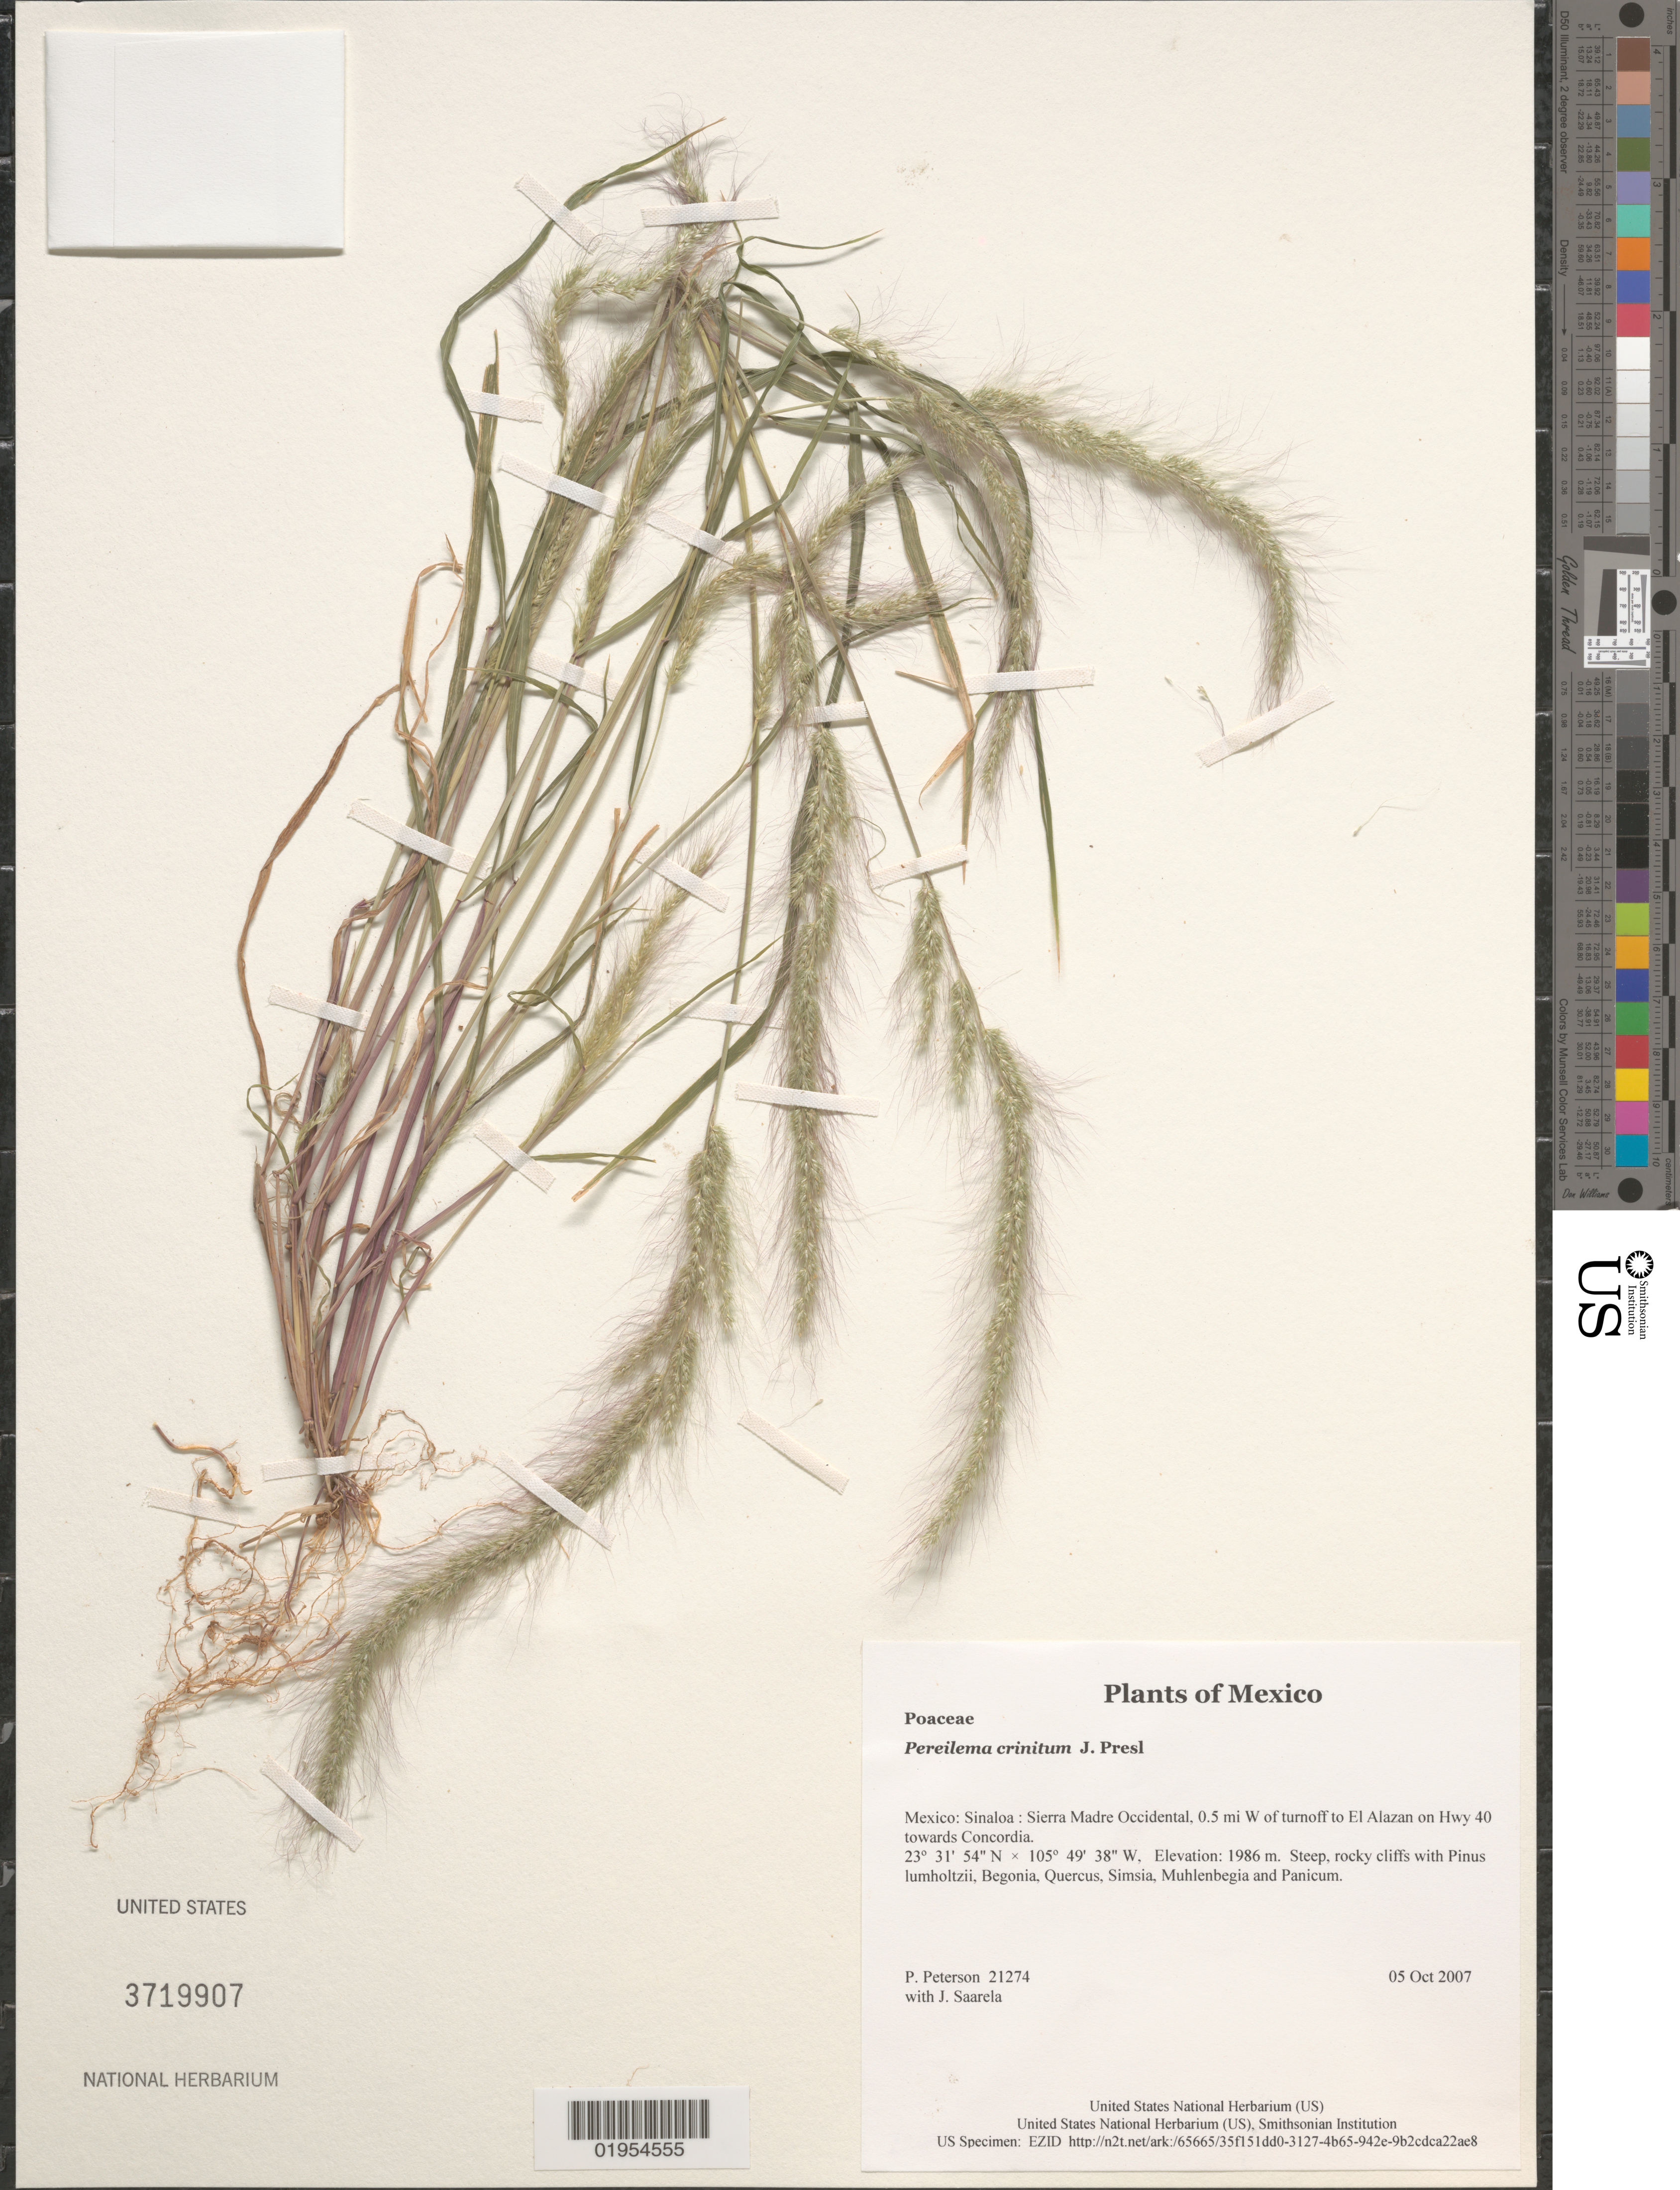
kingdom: Plantae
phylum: Tracheophyta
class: Liliopsida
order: Poales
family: Poaceae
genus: Pereilema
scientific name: Pereilema crinitum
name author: J. Presl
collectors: P. M. Peterson & J. Saarela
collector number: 21274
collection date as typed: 05 Oct 2007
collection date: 2007-10-05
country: Mexico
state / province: Sinaloa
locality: Sierra Madre Occidental, 0.5 mi W of turnoff to El Alazan on Hwy 40 towards Concordia.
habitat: Steep, rocky cliffs with Pinus lumholtzii, Begonia, Quercus, Simsia, Muhlenbegia and Panicum.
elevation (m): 1986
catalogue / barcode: US 3719907